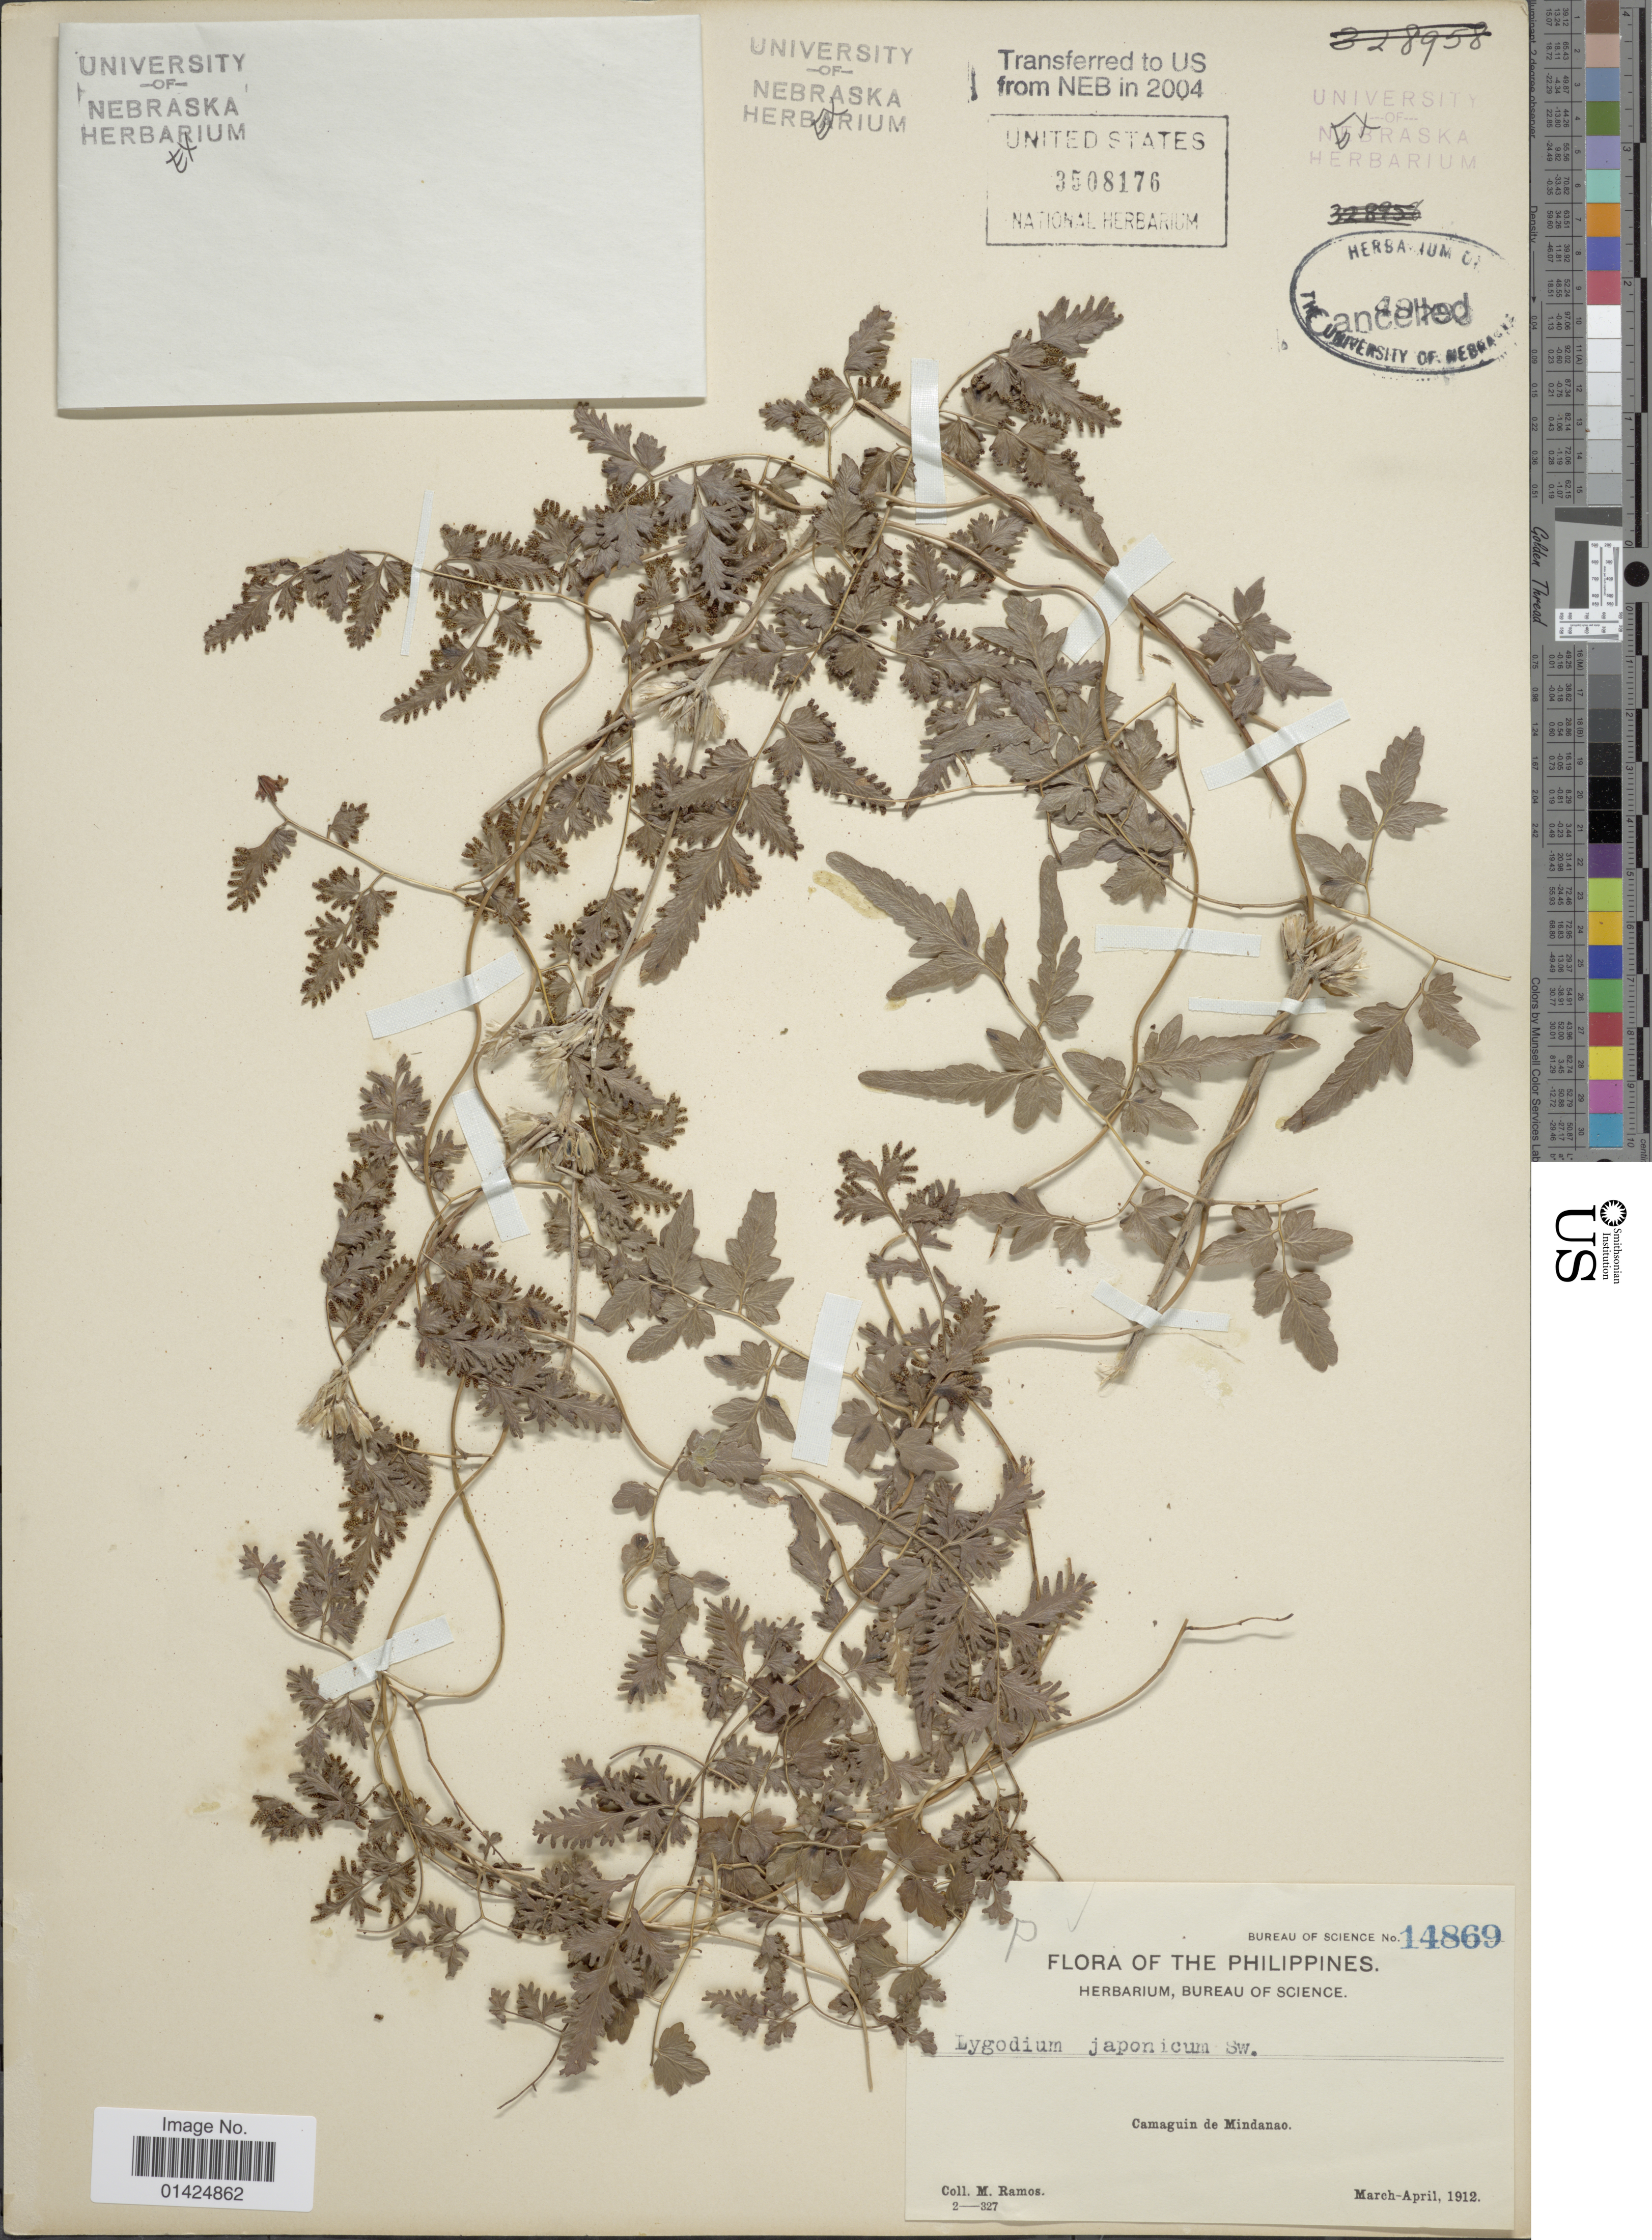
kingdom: Plantae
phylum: Tracheophyta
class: Polypodiopsida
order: Schizaeales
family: Lygodiaceae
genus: Lygodium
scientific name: Lygodium japonicum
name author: (Thunb.) Sw.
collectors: M. Ramos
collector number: Bureau of Science 14869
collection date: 1912-03/1912-04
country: Philippines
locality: Camaguin de Mindanao.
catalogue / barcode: US 3508176